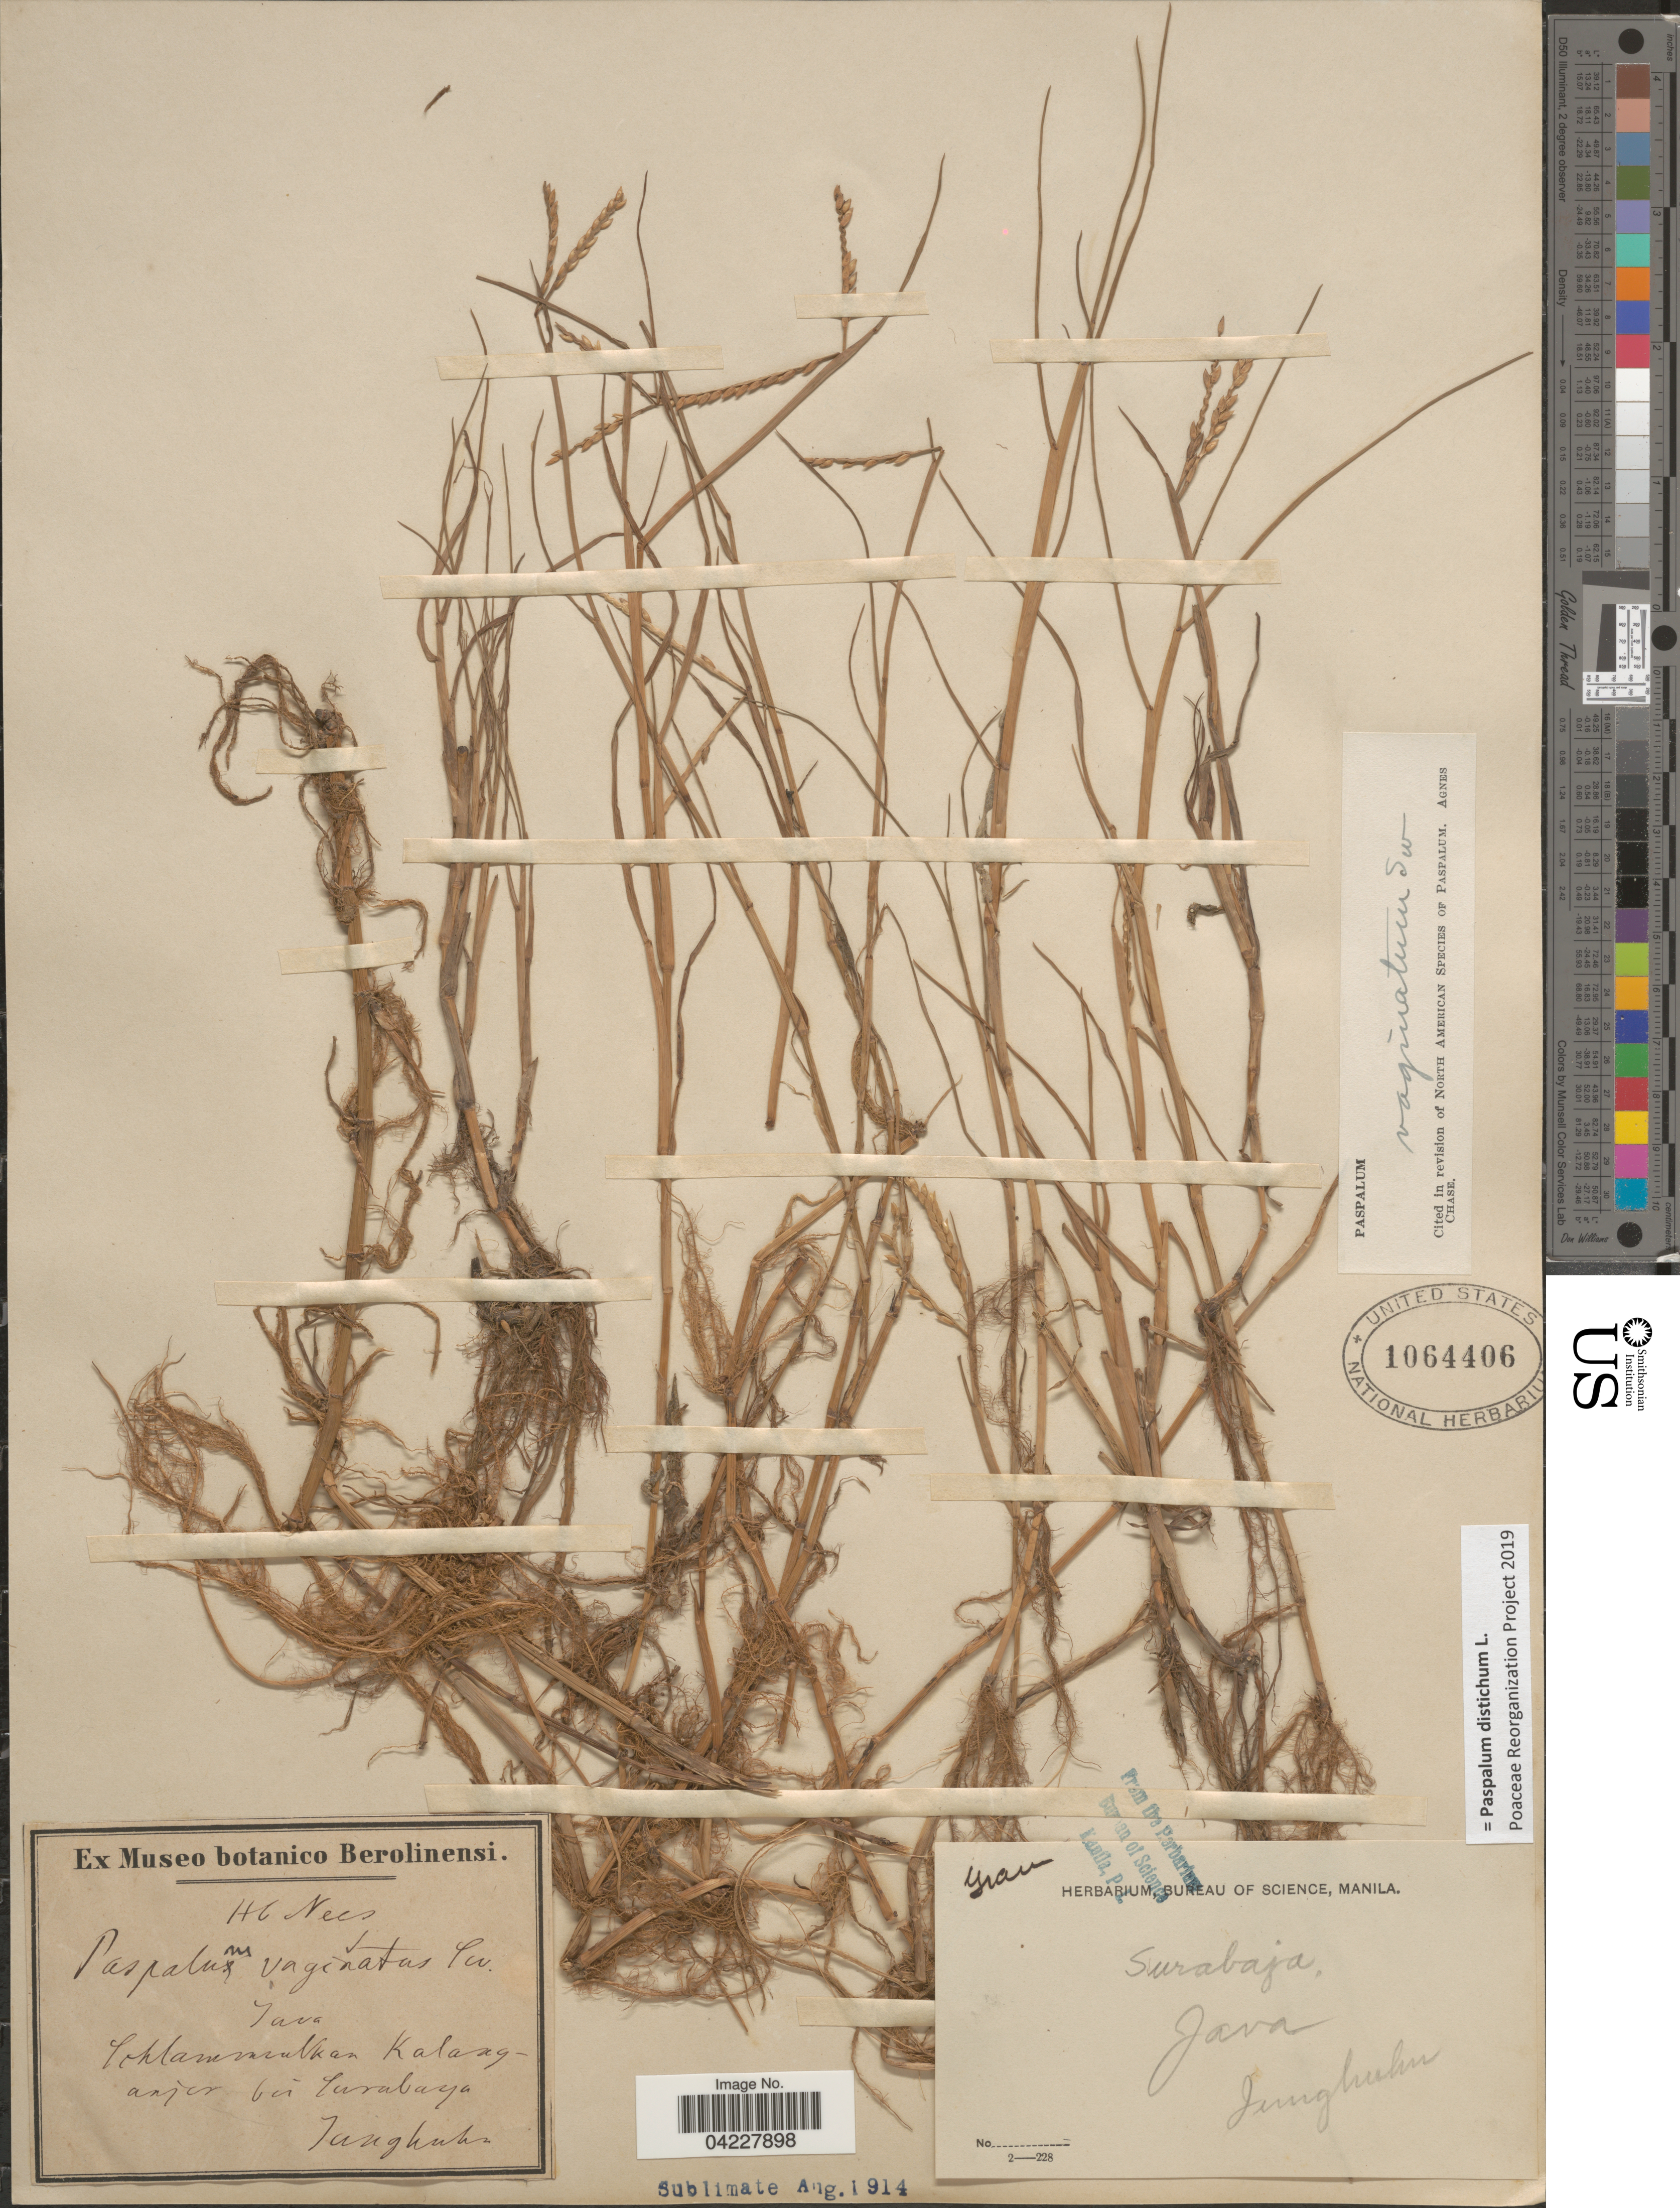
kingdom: Plantae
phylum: Tracheophyta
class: Liliopsida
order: Poales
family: Poaceae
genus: Paspalum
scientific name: Paspalum distichum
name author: L.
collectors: Junghuhn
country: Indonesia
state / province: Java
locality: Surabaja.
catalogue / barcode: US 1064406